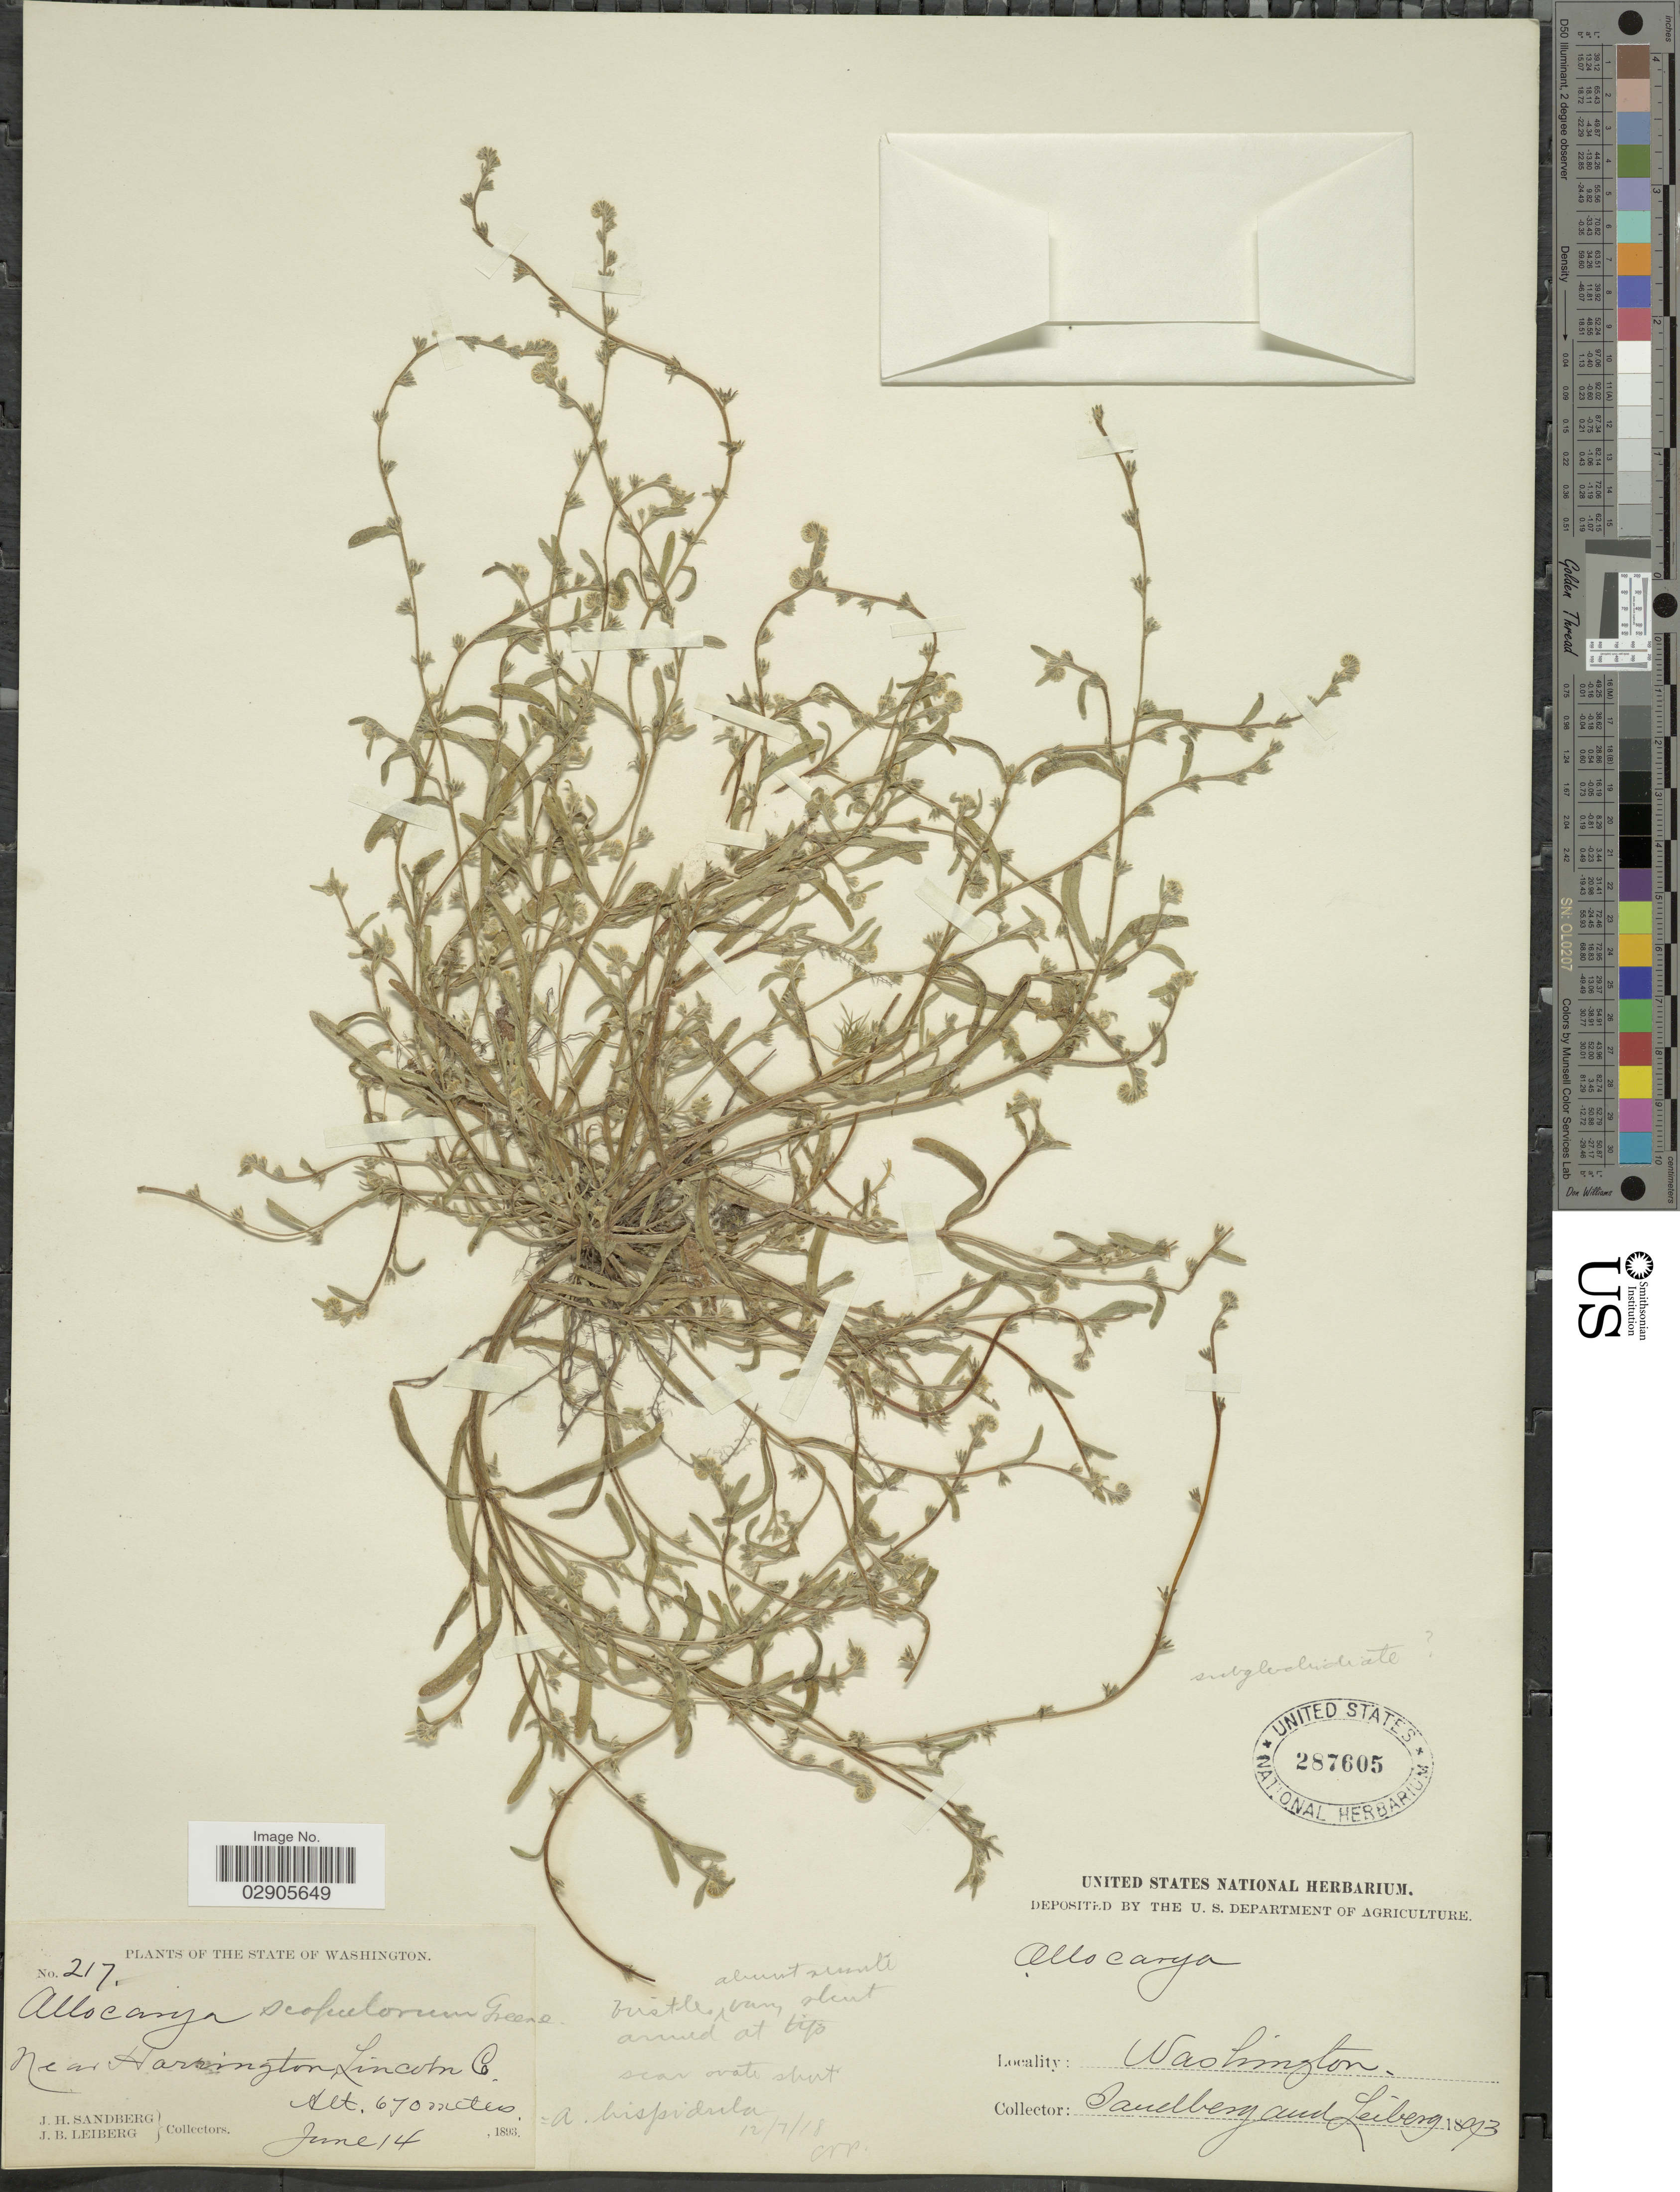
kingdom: Plantae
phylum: Tracheophyta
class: Magnoliopsida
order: Boraginales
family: Boraginaceae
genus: Plagiobothrys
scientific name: Plagiobothrys hispidulus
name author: (Greene) I.M. Johnst.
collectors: J. H. Sandberg & J. B. Leiberg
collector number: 217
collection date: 1893-06-14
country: United States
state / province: Washington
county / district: Lincoln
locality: Near Harrington Lincoln Co.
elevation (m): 670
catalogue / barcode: US 287605